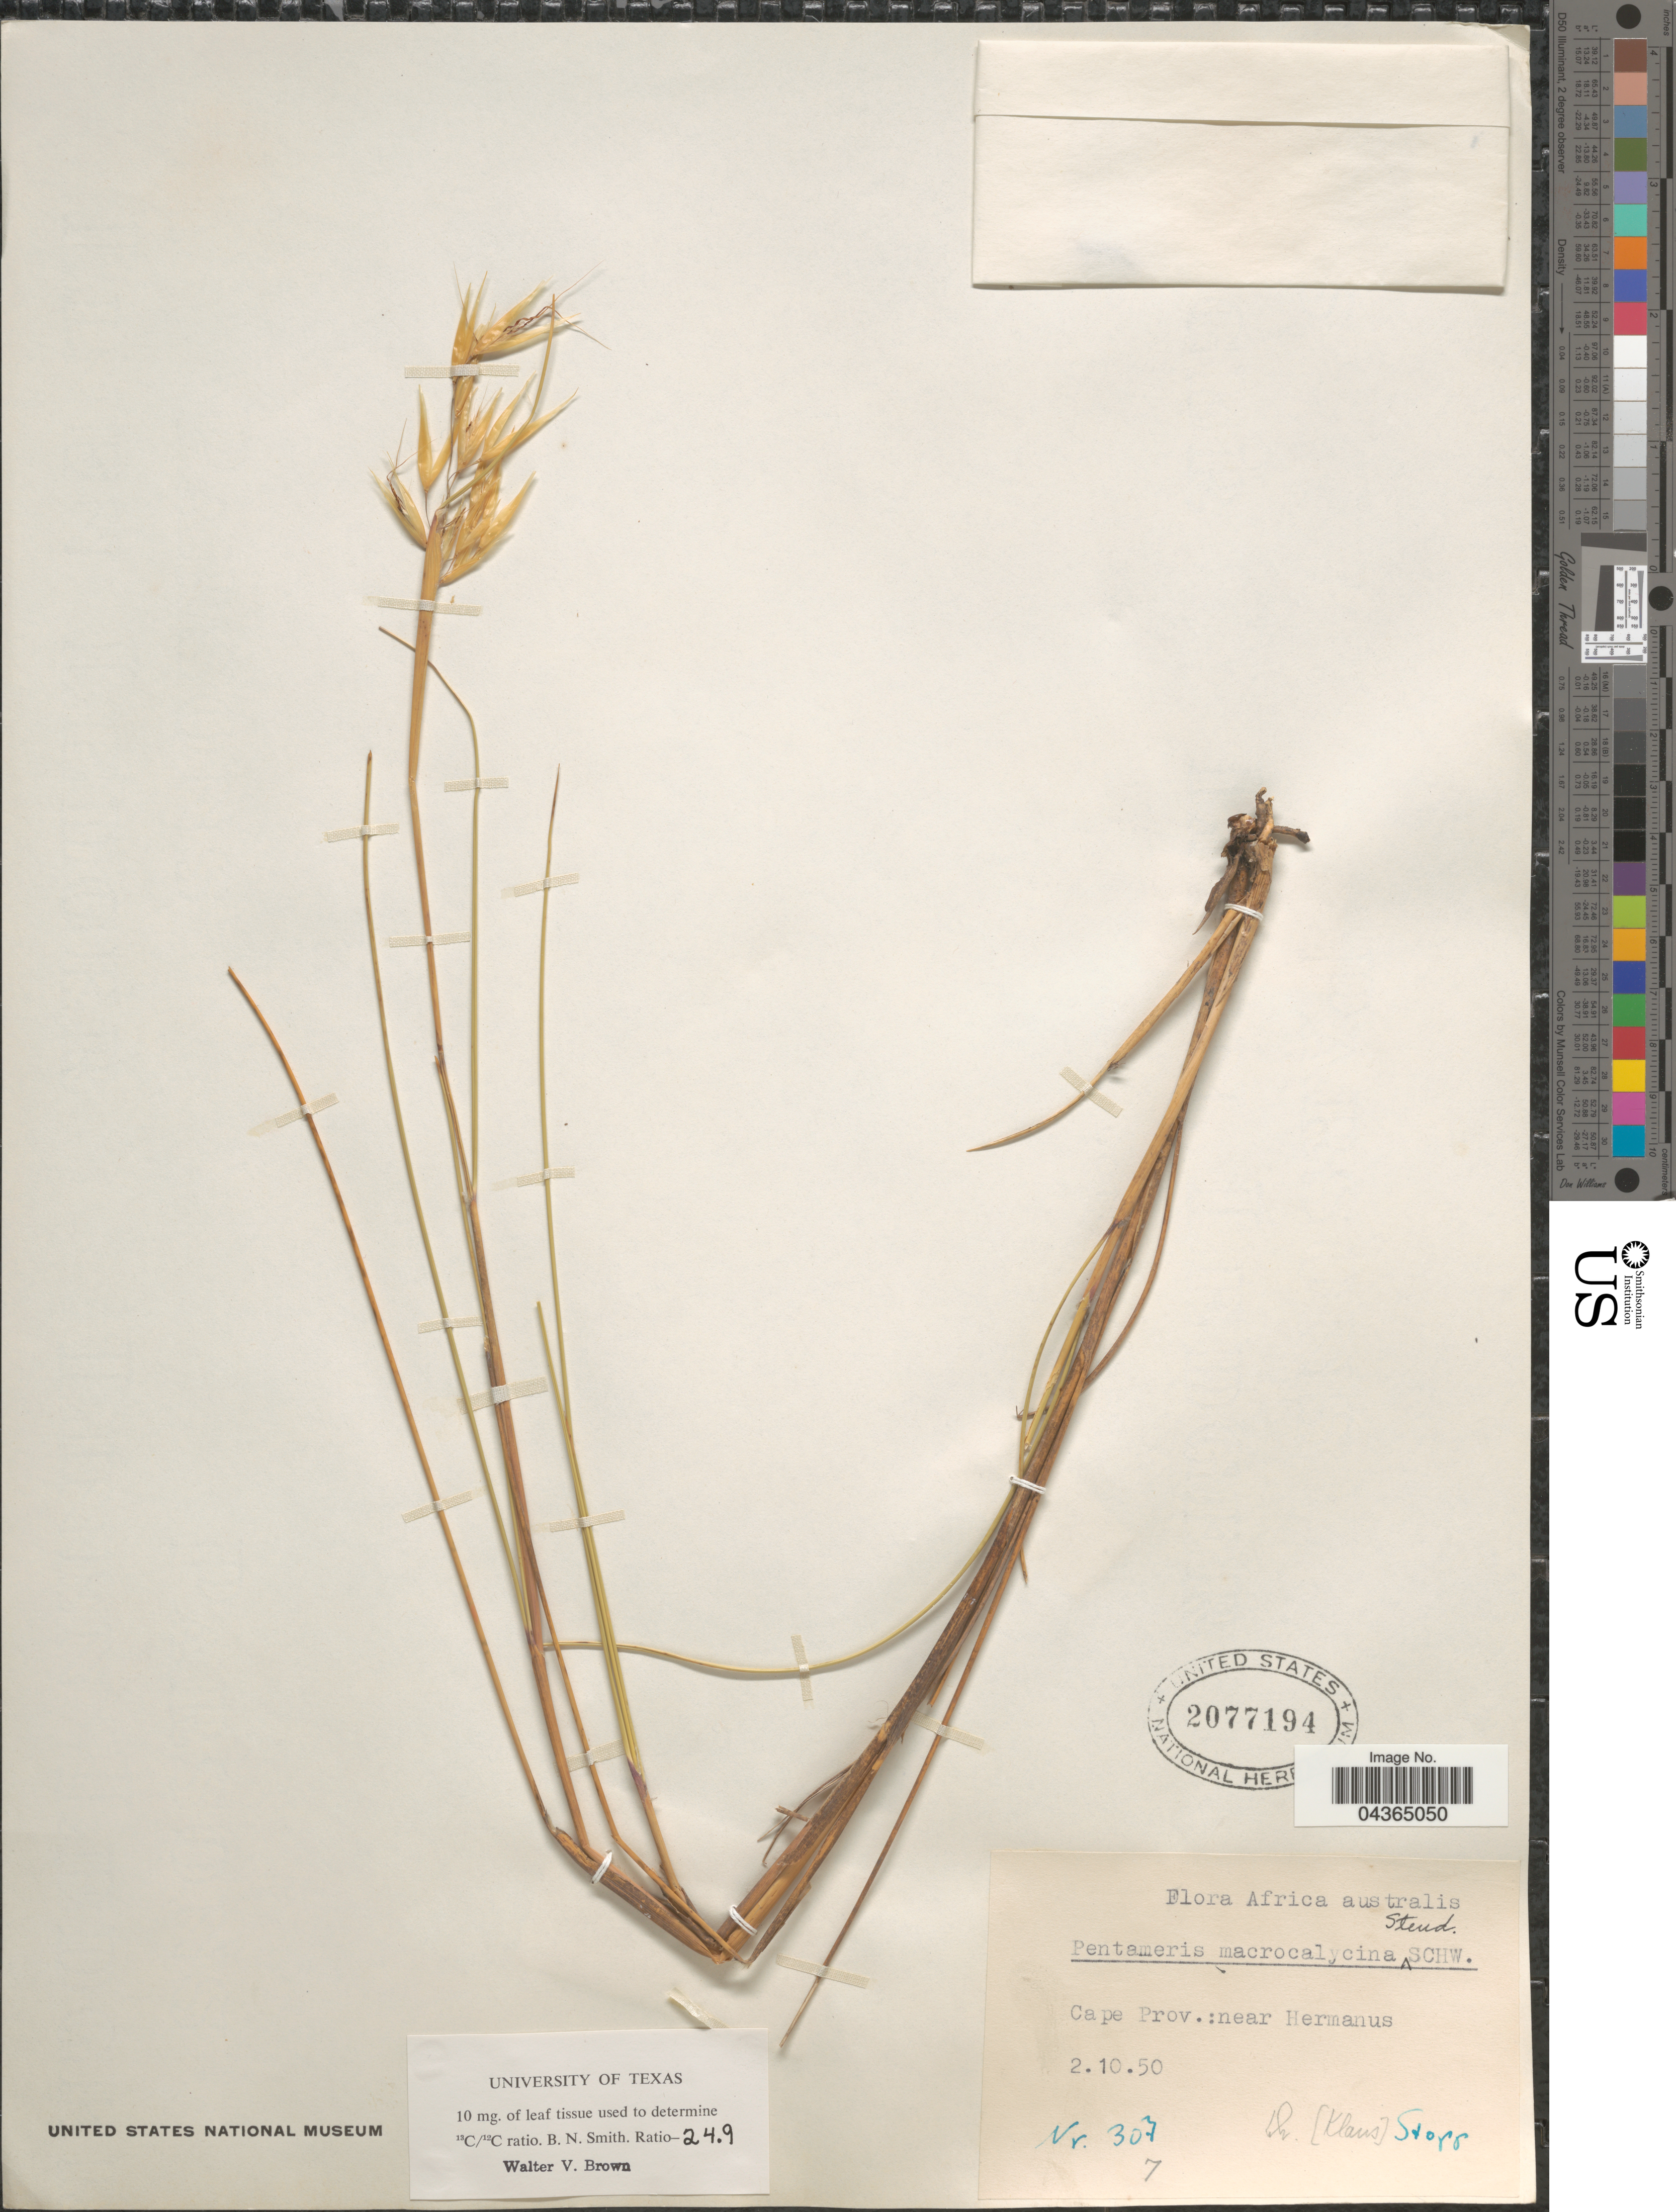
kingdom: Plantae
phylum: Tracheophyta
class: Liliopsida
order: Poales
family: Poaceae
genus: Pentameris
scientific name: Pentameris macrocalycina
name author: (Steud.) Schweick.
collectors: K. Storr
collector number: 307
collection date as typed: Transcribed d/m/y: 2/10/50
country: South Africa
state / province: Western Cape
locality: Africa australis. Near Hermanus.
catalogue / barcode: US 2077194